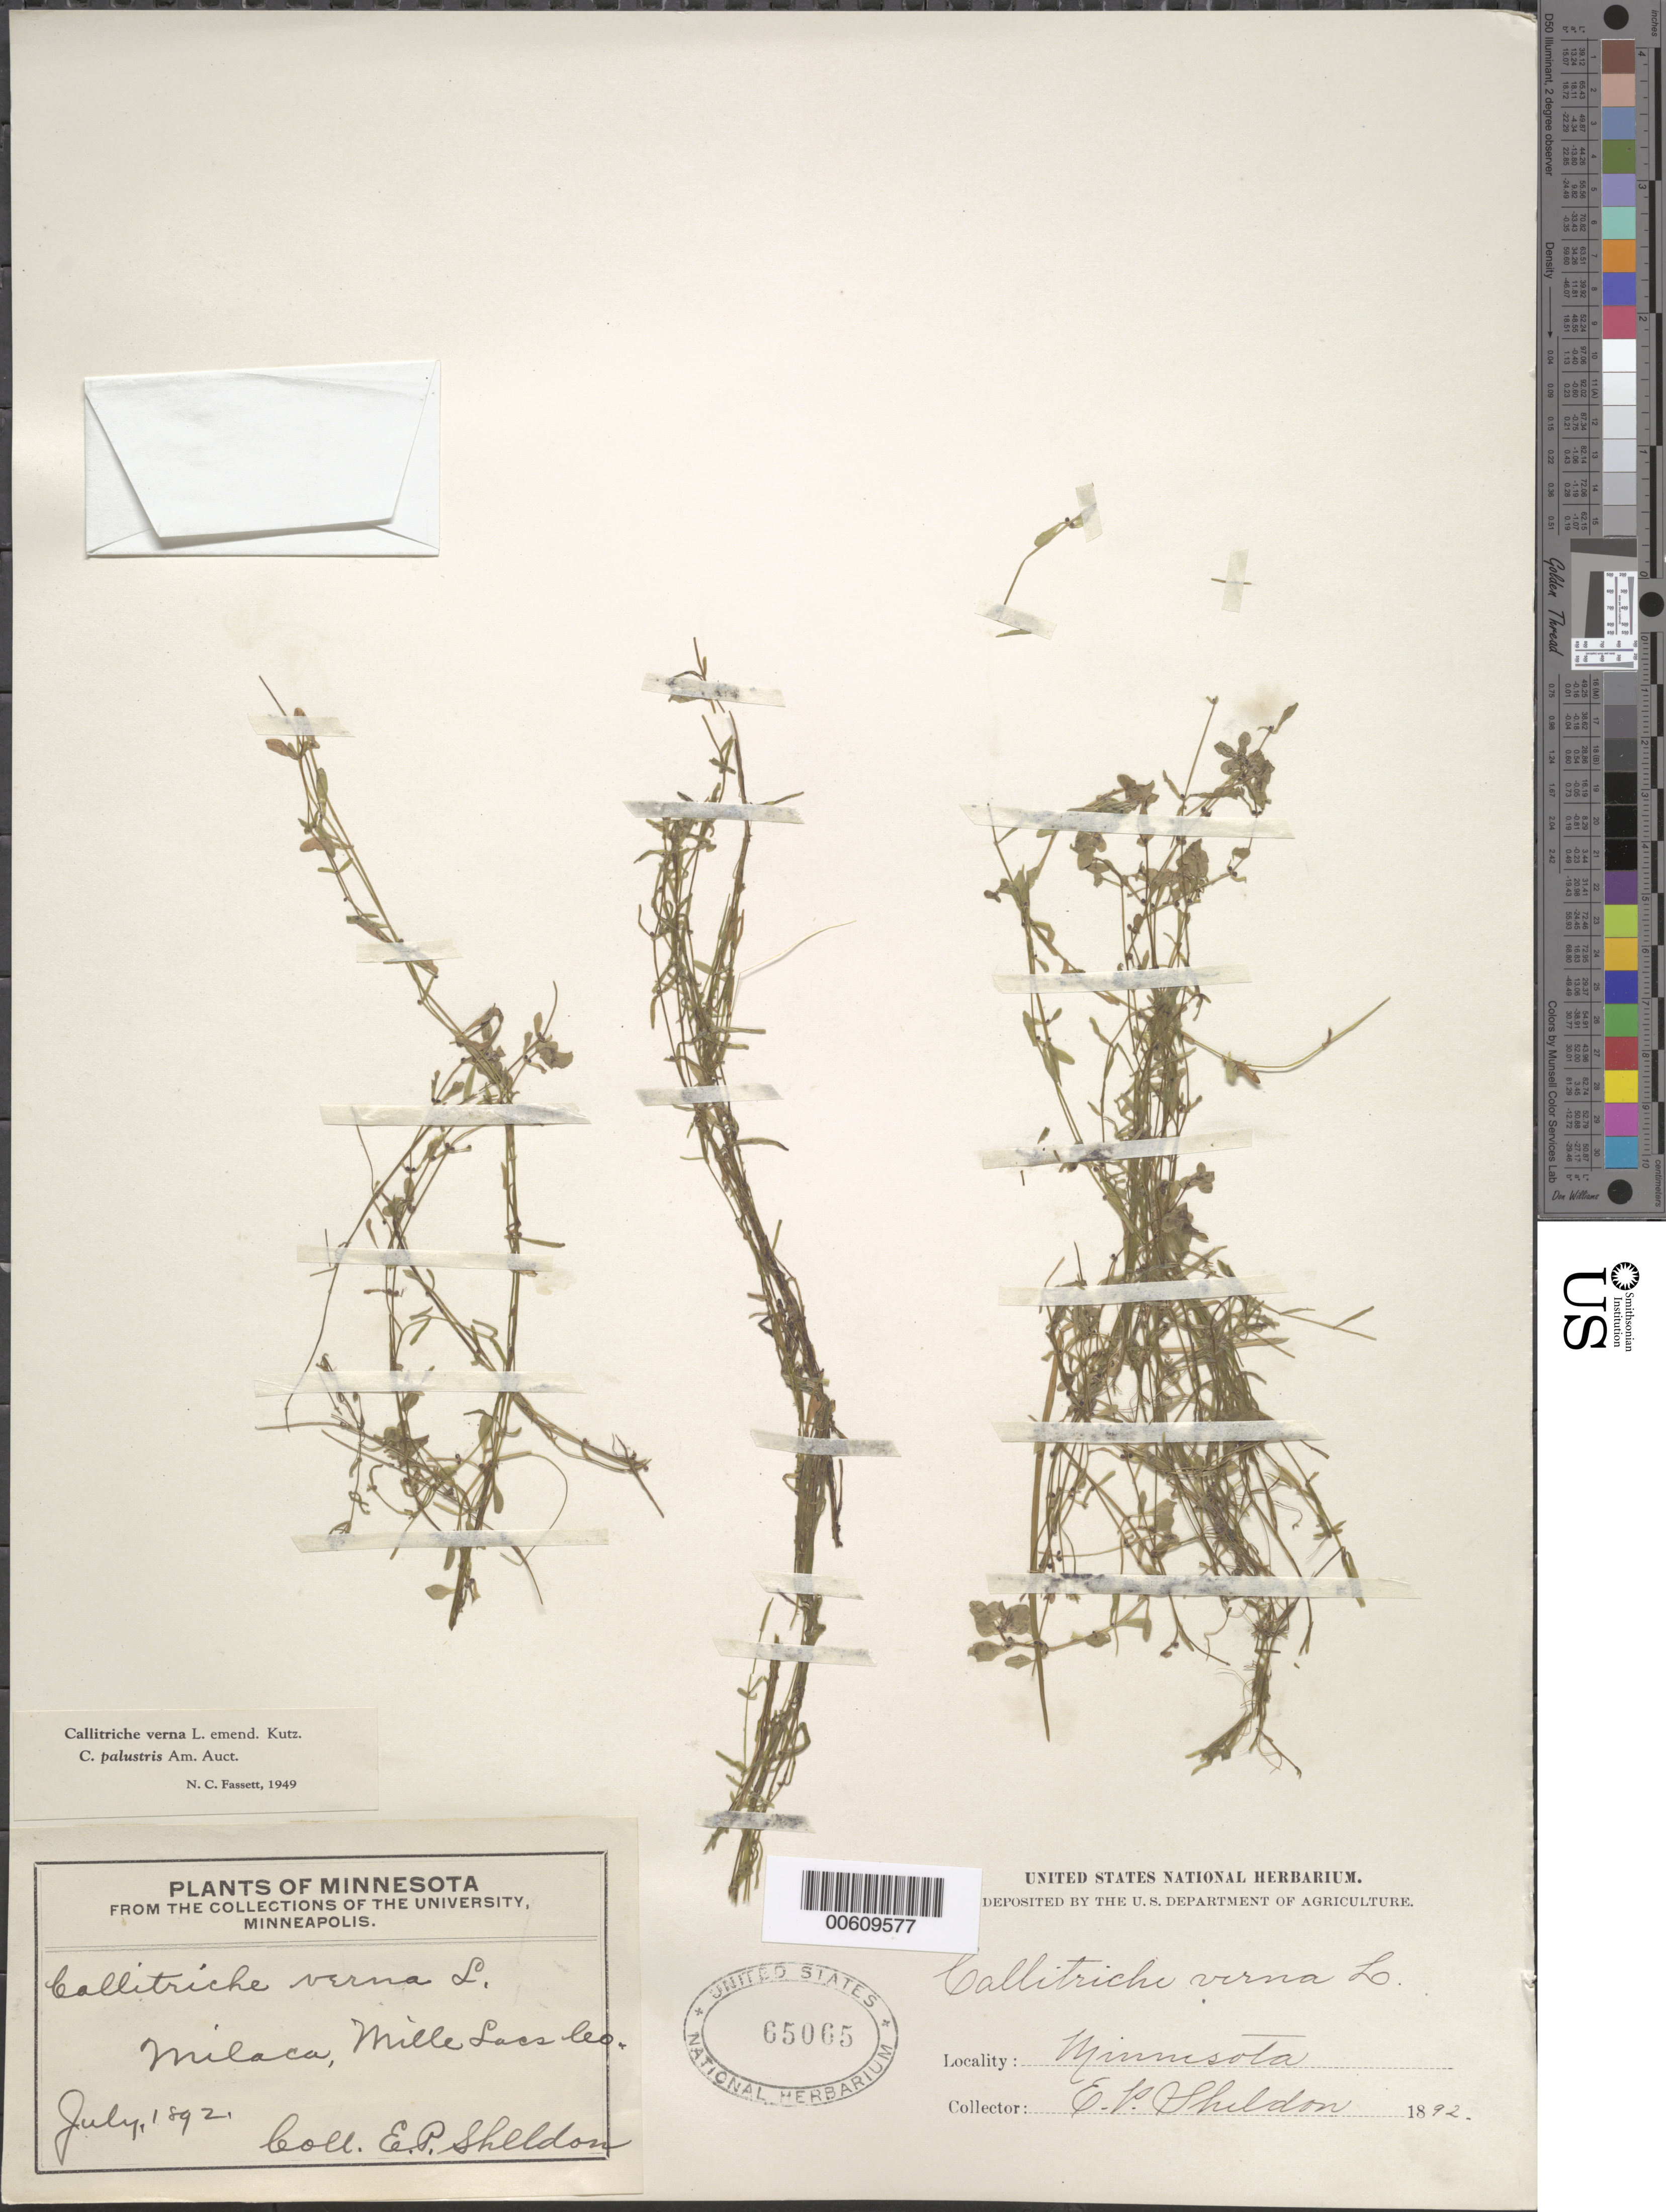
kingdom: Plantae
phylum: Tracheophyta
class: Magnoliopsida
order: Lamiales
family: Plantaginaceae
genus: Callitriche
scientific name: Callitriche verna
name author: L.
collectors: E. P. Sheldon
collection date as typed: Jul 1892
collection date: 1892-07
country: United States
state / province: Minnesota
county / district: Mille Lacs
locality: Milaca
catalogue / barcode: US 65065